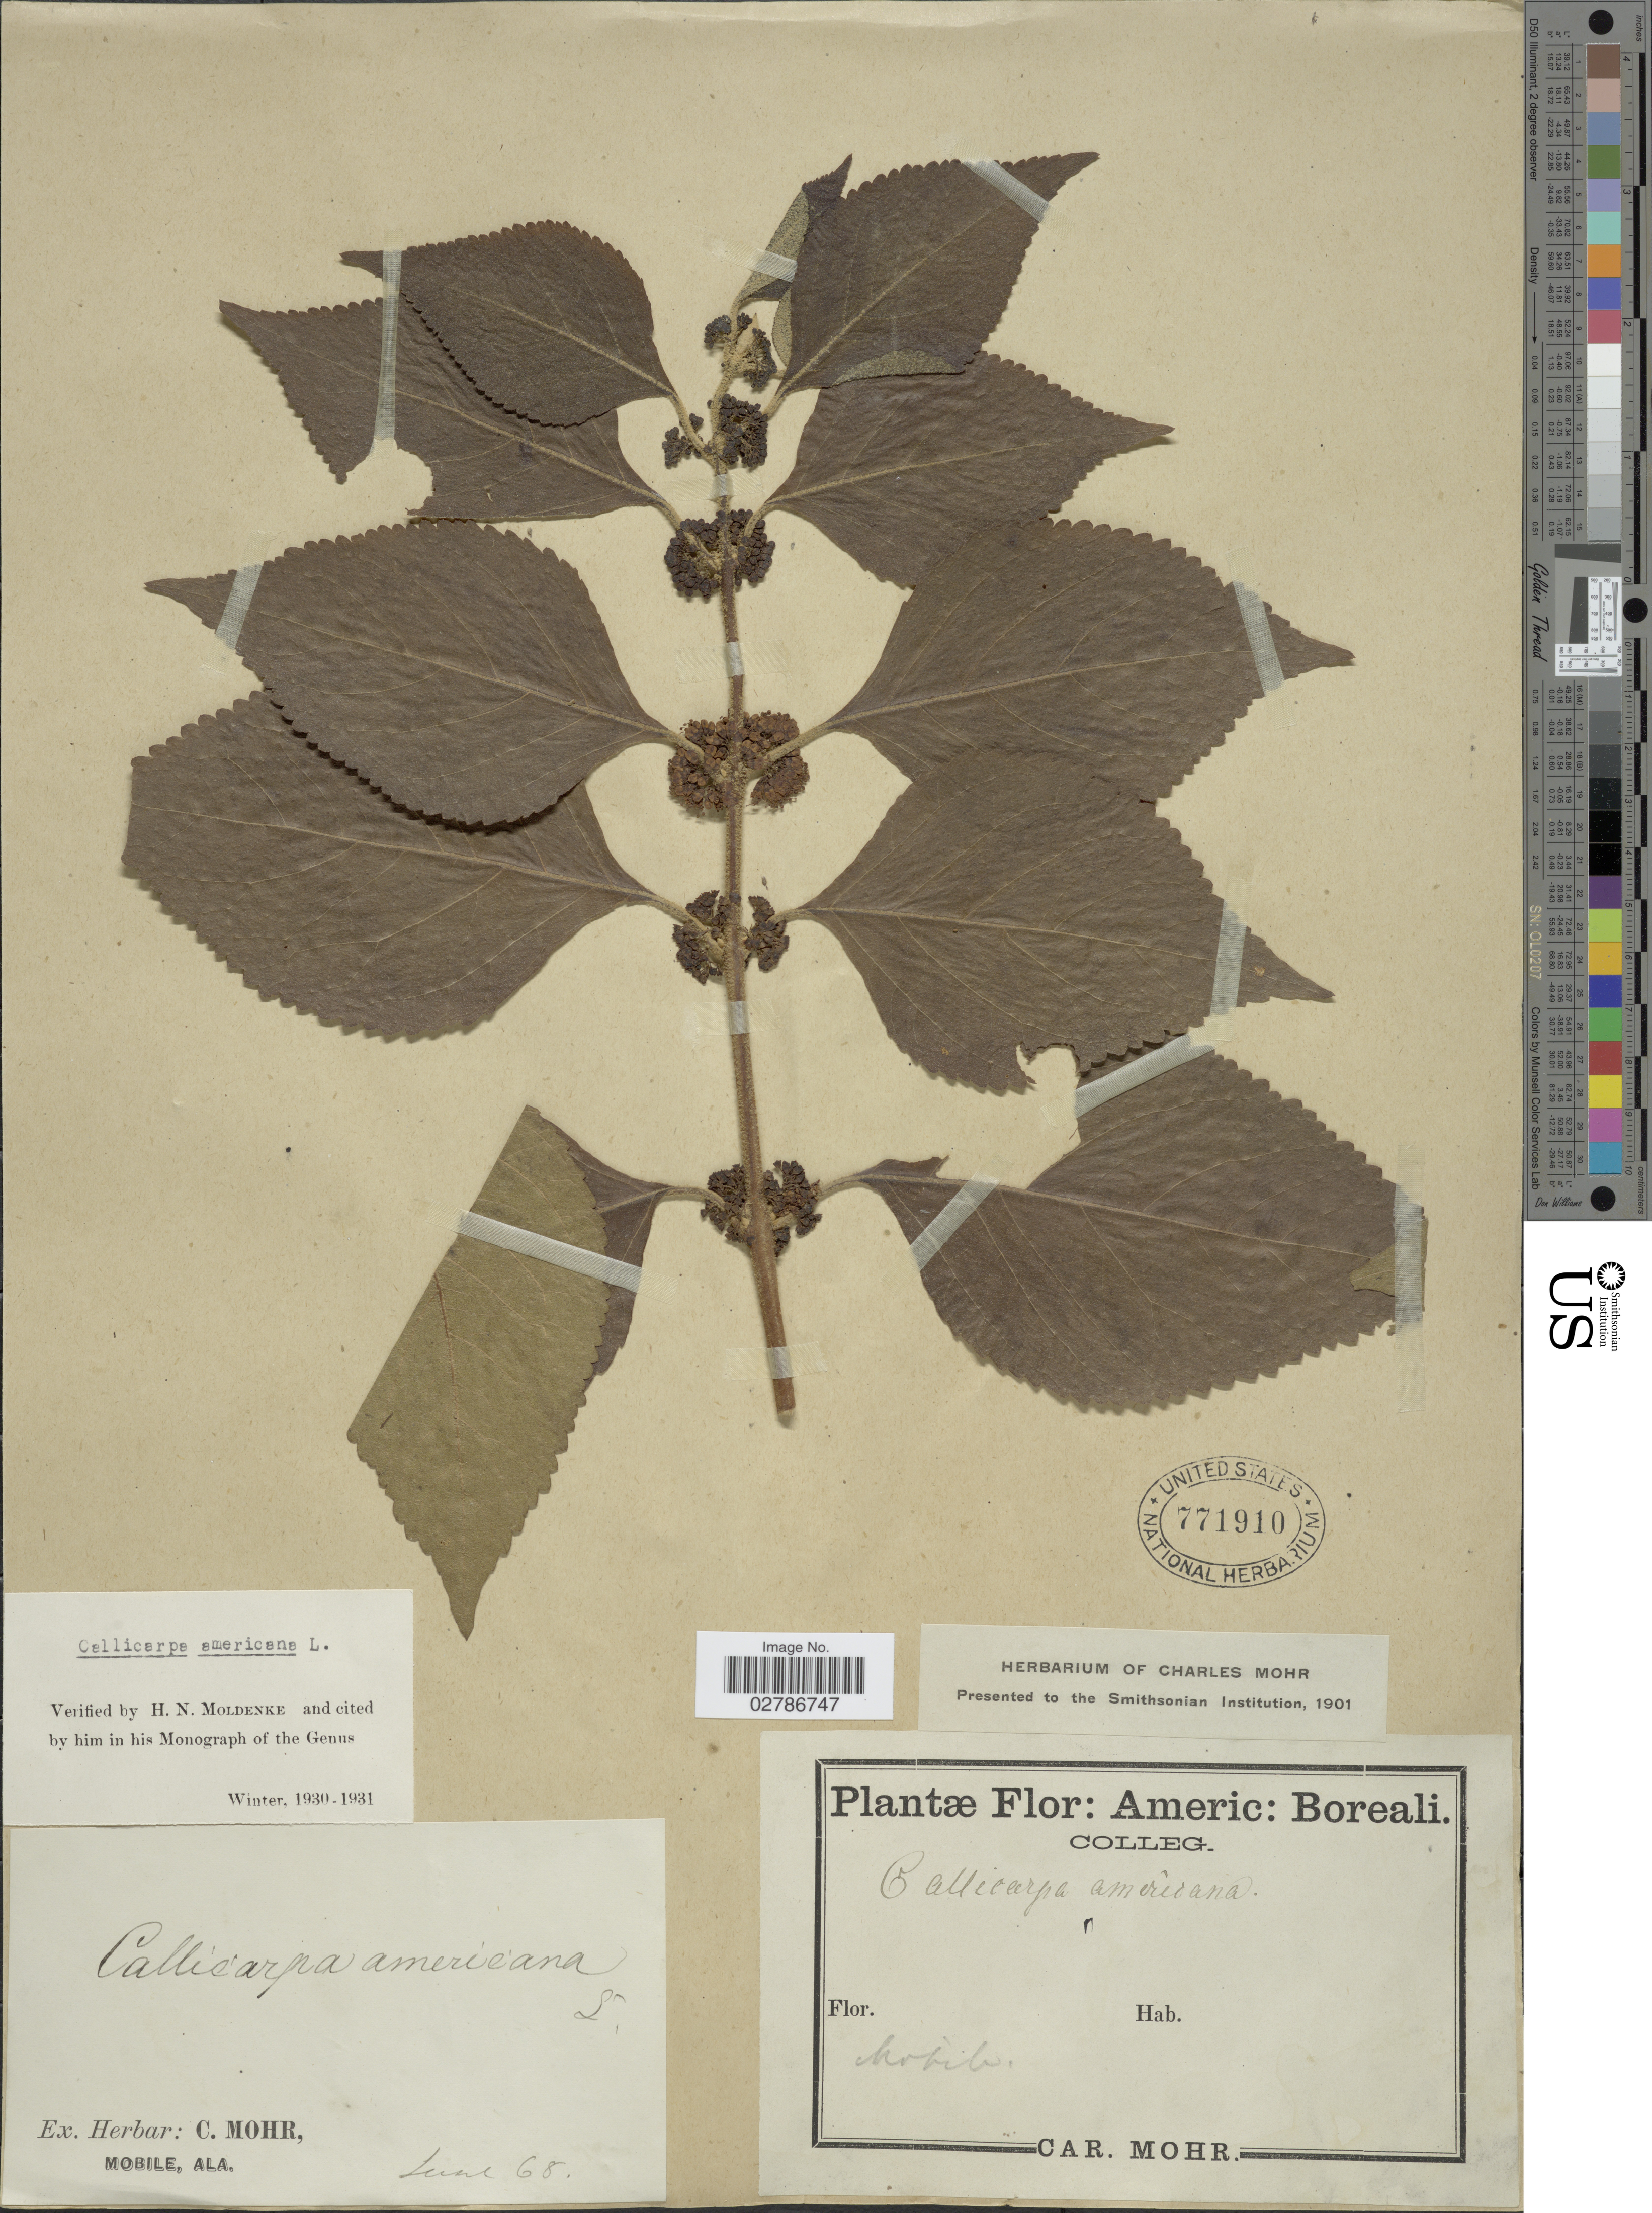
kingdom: Plantae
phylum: Tracheophyta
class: Magnoliopsida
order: Lamiales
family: Lamiaceae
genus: Callicarpa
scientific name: Callicarpa americana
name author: L.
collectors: Mohr, C. T. (herbarium)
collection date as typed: Transcribed d/m/y: /6/68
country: United States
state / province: Alabama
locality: Americ: Boreali. Mobile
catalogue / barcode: US 771910